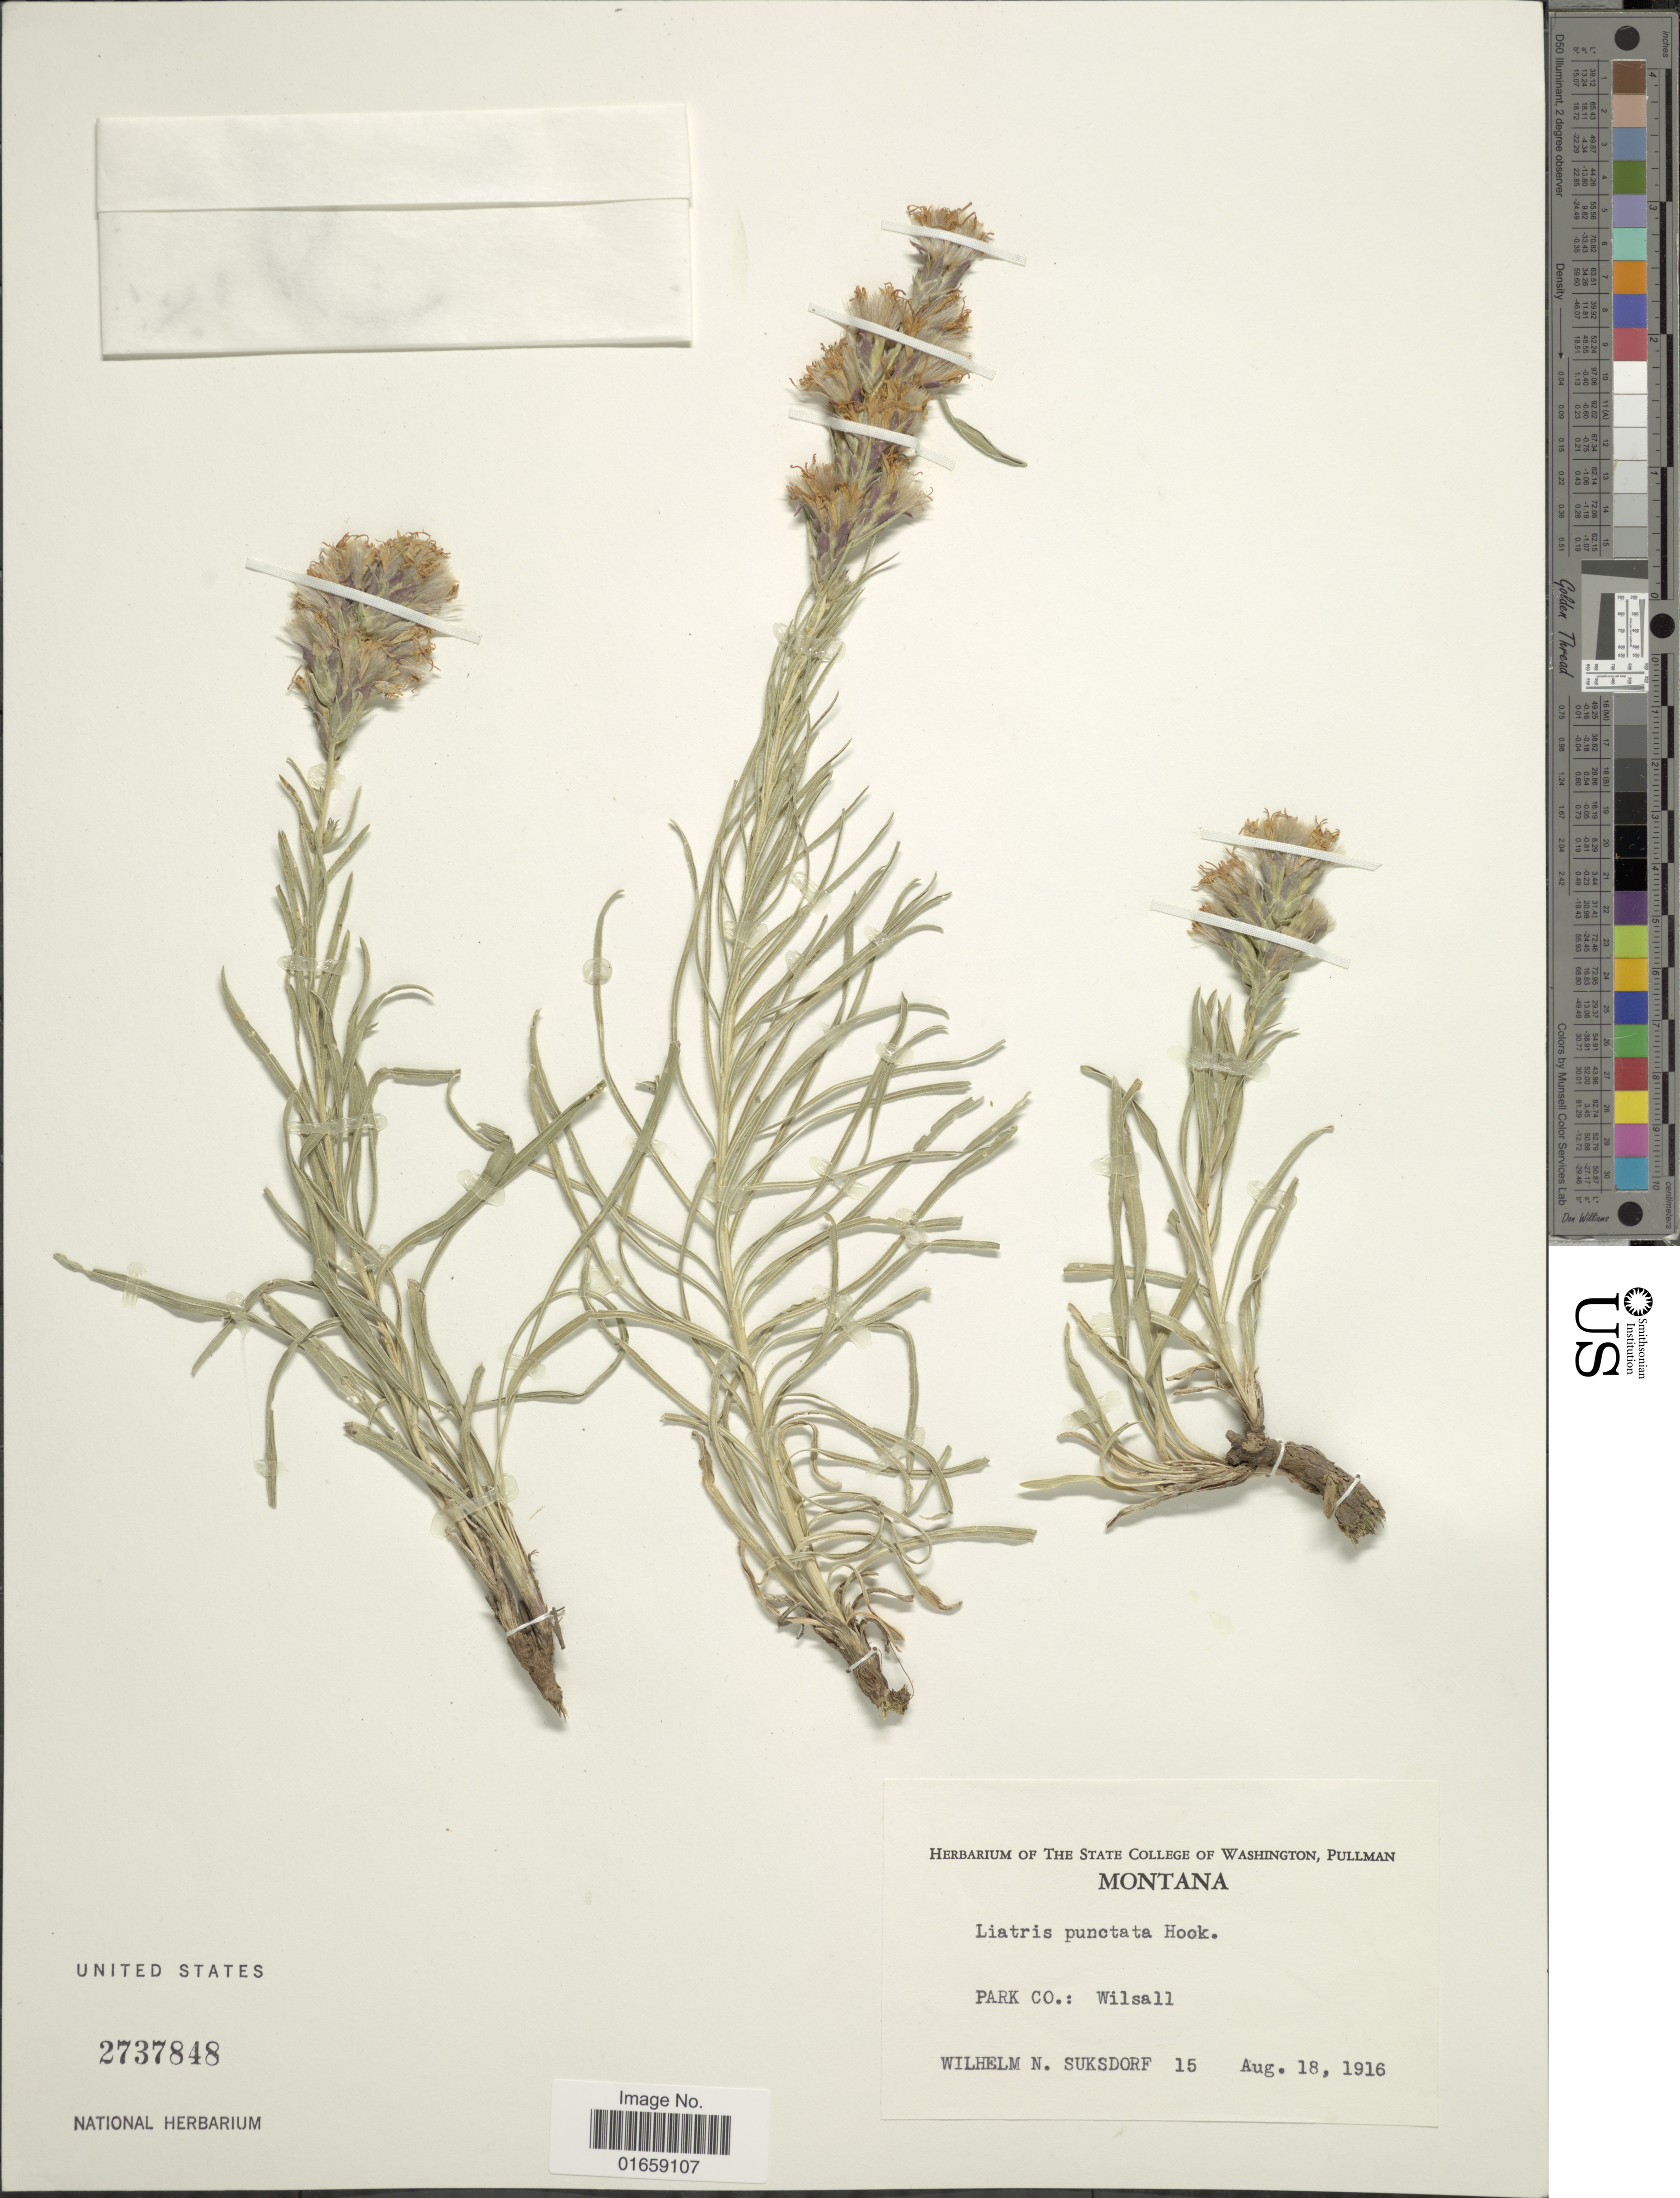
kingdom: Plantae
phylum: Tracheophyta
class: Magnoliopsida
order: Asterales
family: Asteraceae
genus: Liatris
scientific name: Liatris punctata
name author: Hook.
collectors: W. N. Suksdorf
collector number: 15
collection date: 1916-08-18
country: United States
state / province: Montana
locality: Park Co.: Wilsall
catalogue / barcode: US 2737848